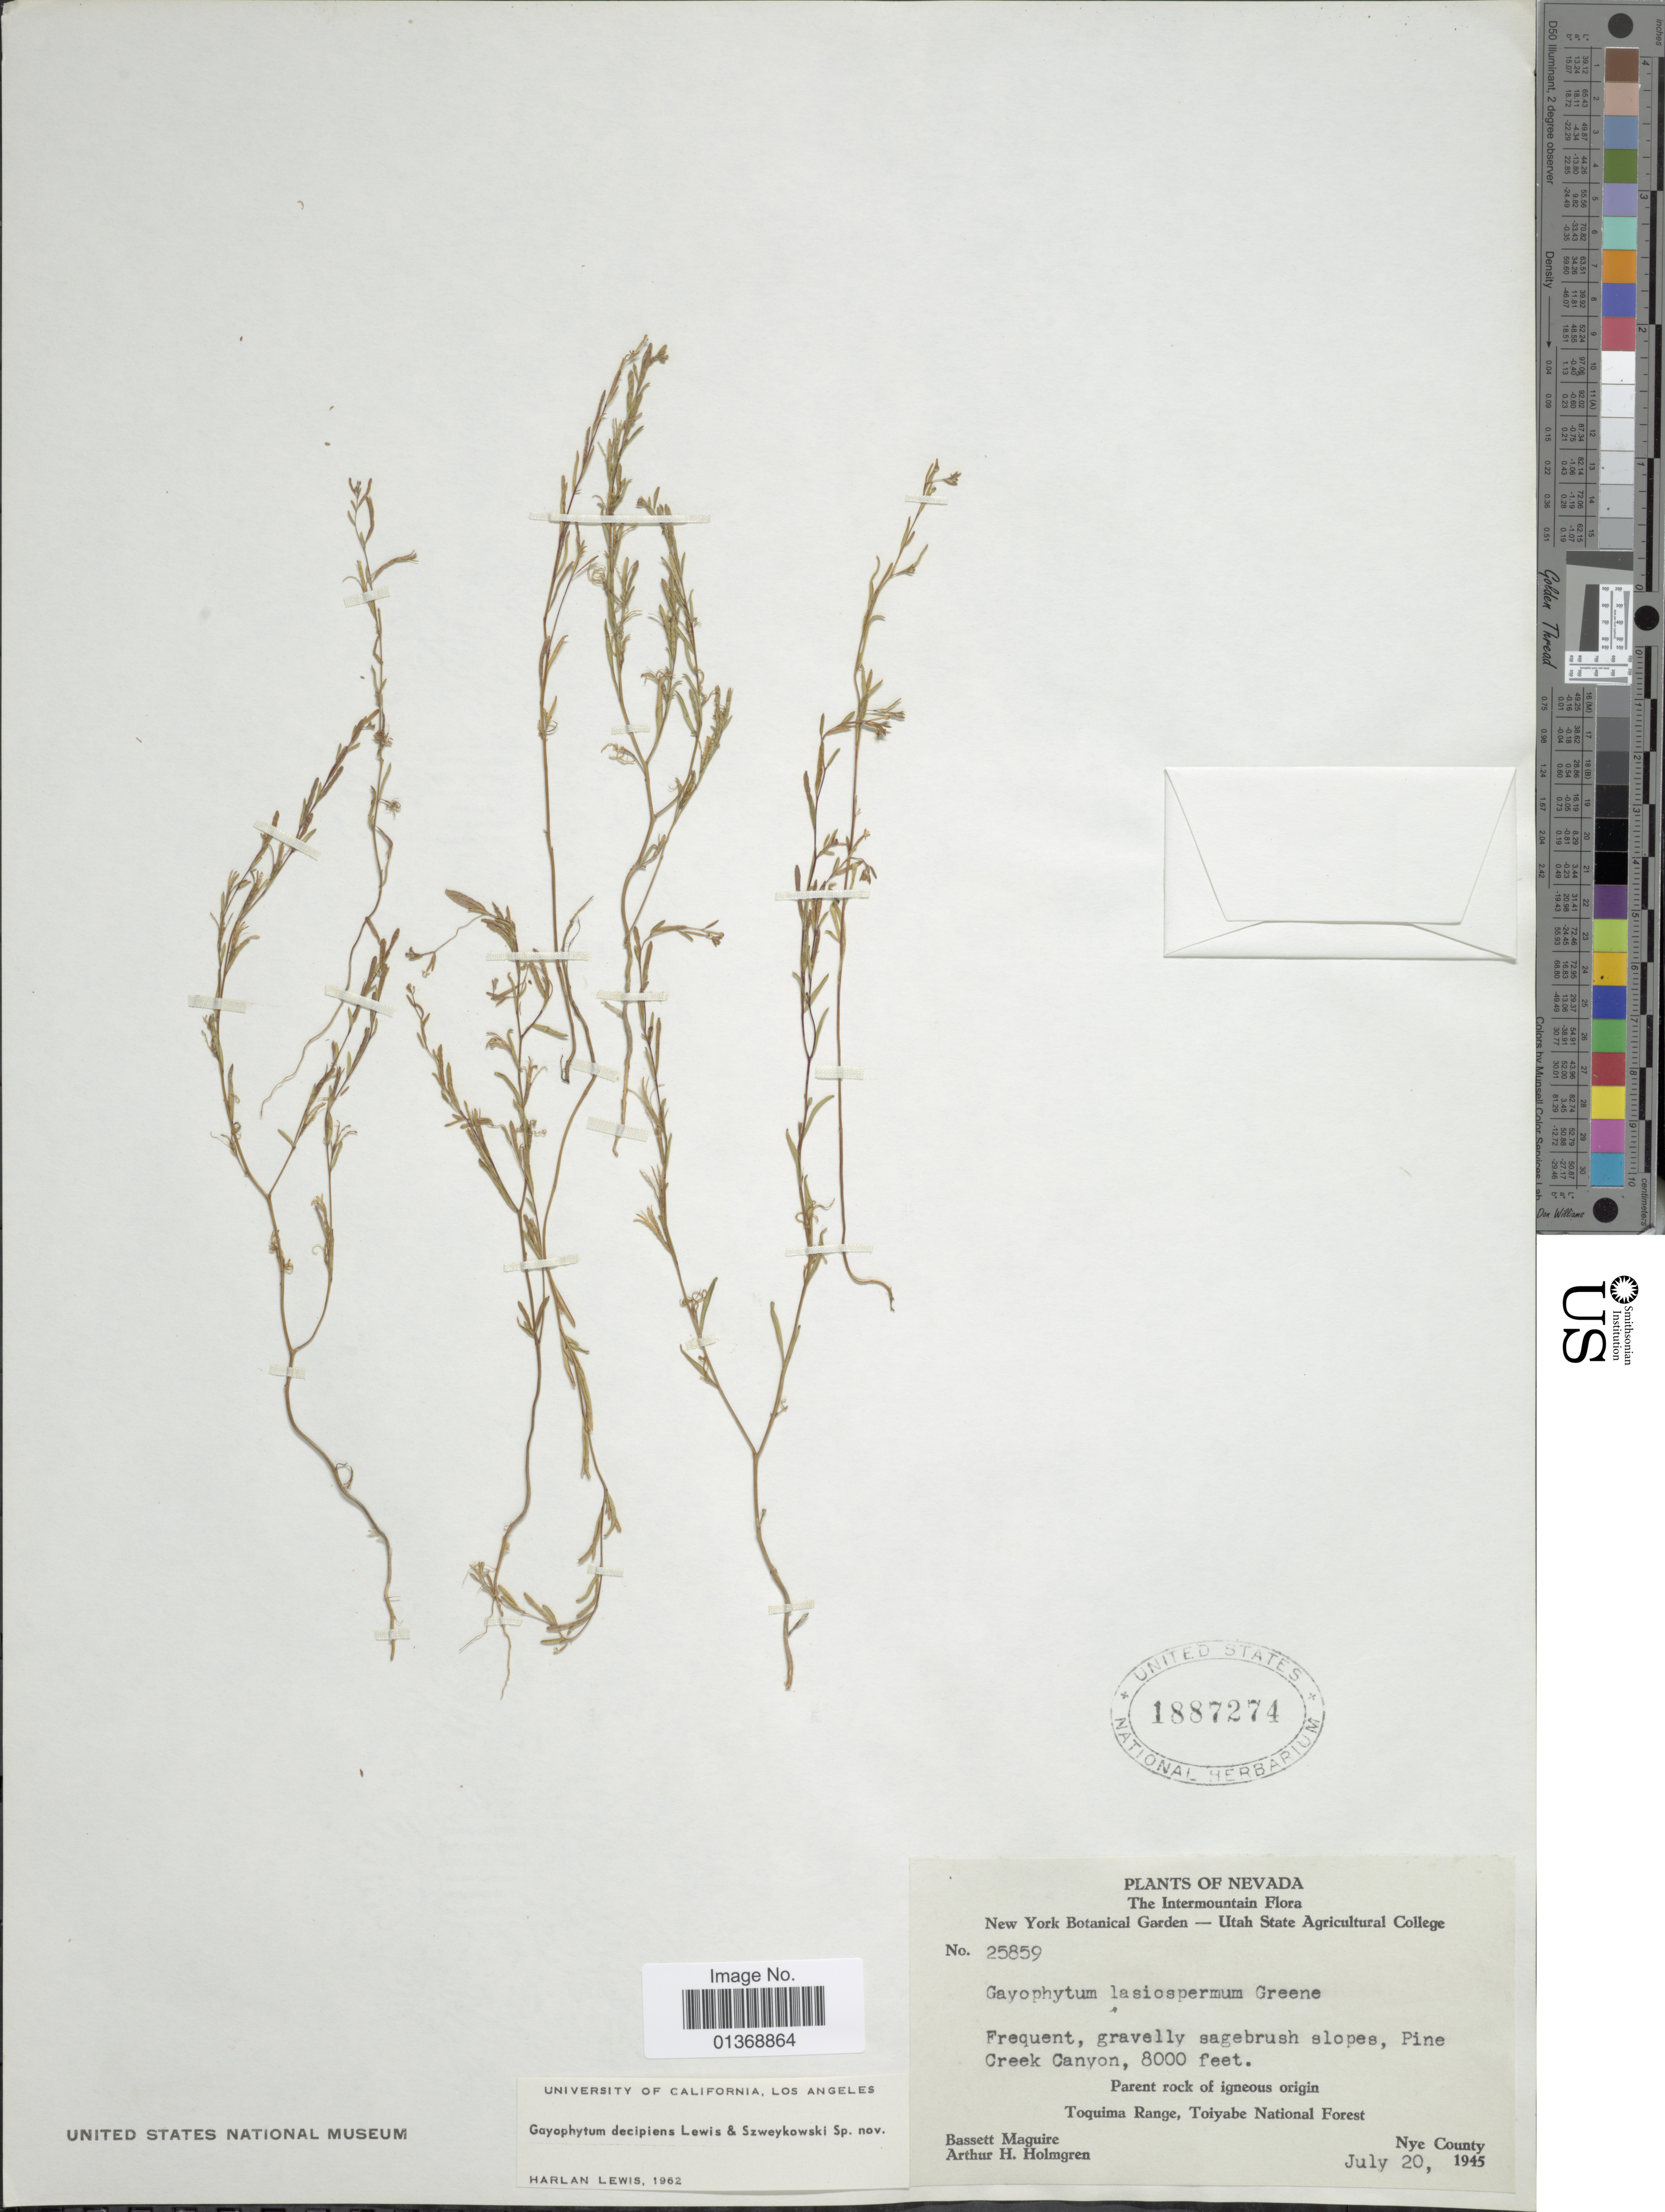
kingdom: Plantae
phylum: Tracheophyta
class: Magnoliopsida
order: Myrtales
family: Onagraceae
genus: Gayophytum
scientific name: Gayophytum decipiens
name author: F. H. Lewis & Szweyk.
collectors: B. Maguire & A. H. Holmgren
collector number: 25859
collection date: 1945-07-20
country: United States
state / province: Nevada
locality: The Intermountain Flora, Parent rock of igneous origin, Toquima Range, Toiyabe National Forest, Nye County, Pine Creek Canyon.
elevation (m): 2438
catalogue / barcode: US 1887274